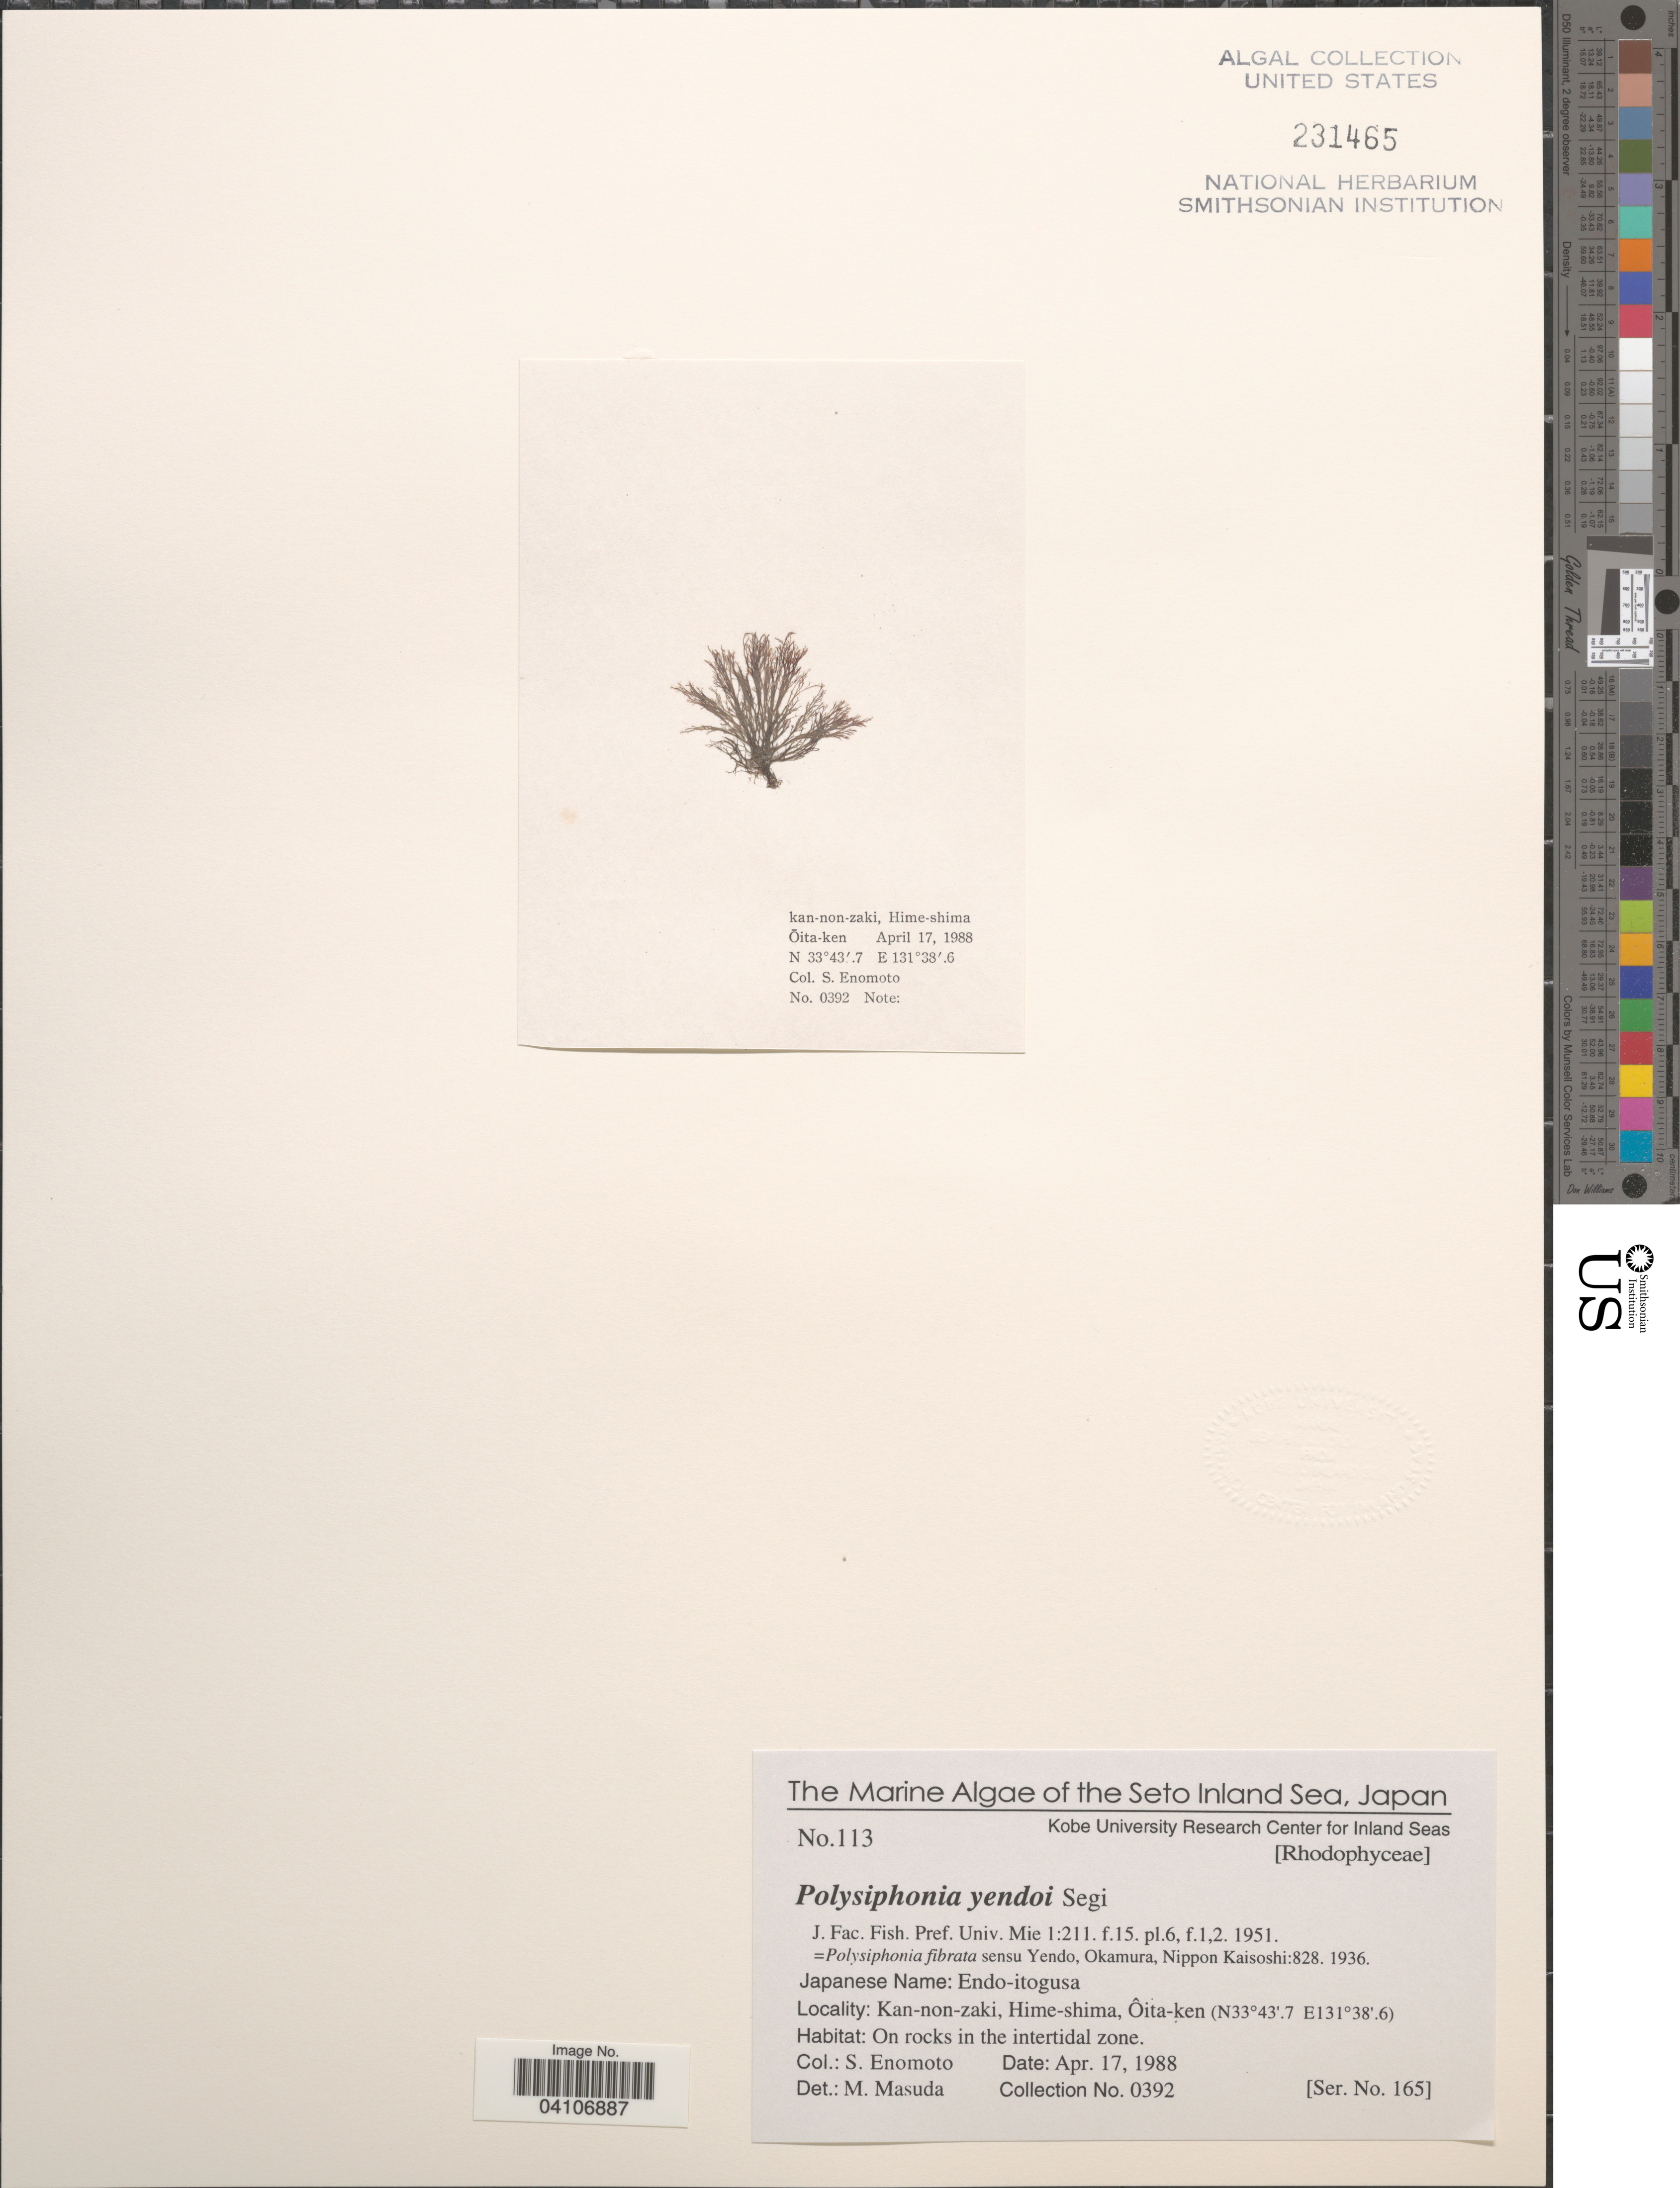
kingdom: Plantae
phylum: Rhodophyta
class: Florideophyceae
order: Ceramiales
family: Rhodomelaceae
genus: Melanothamnus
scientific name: Melanothamnus yendoi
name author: (Segi) Diaz-Tapia & Maggs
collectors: S. Enomoto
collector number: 0392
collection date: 1988-04-17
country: Japan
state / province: Oita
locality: The Seto Inland Sea. Kan-non-zaki, Hime-shima, Ôita-ken. On rocks in the intertidal zone.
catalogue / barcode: US 231465